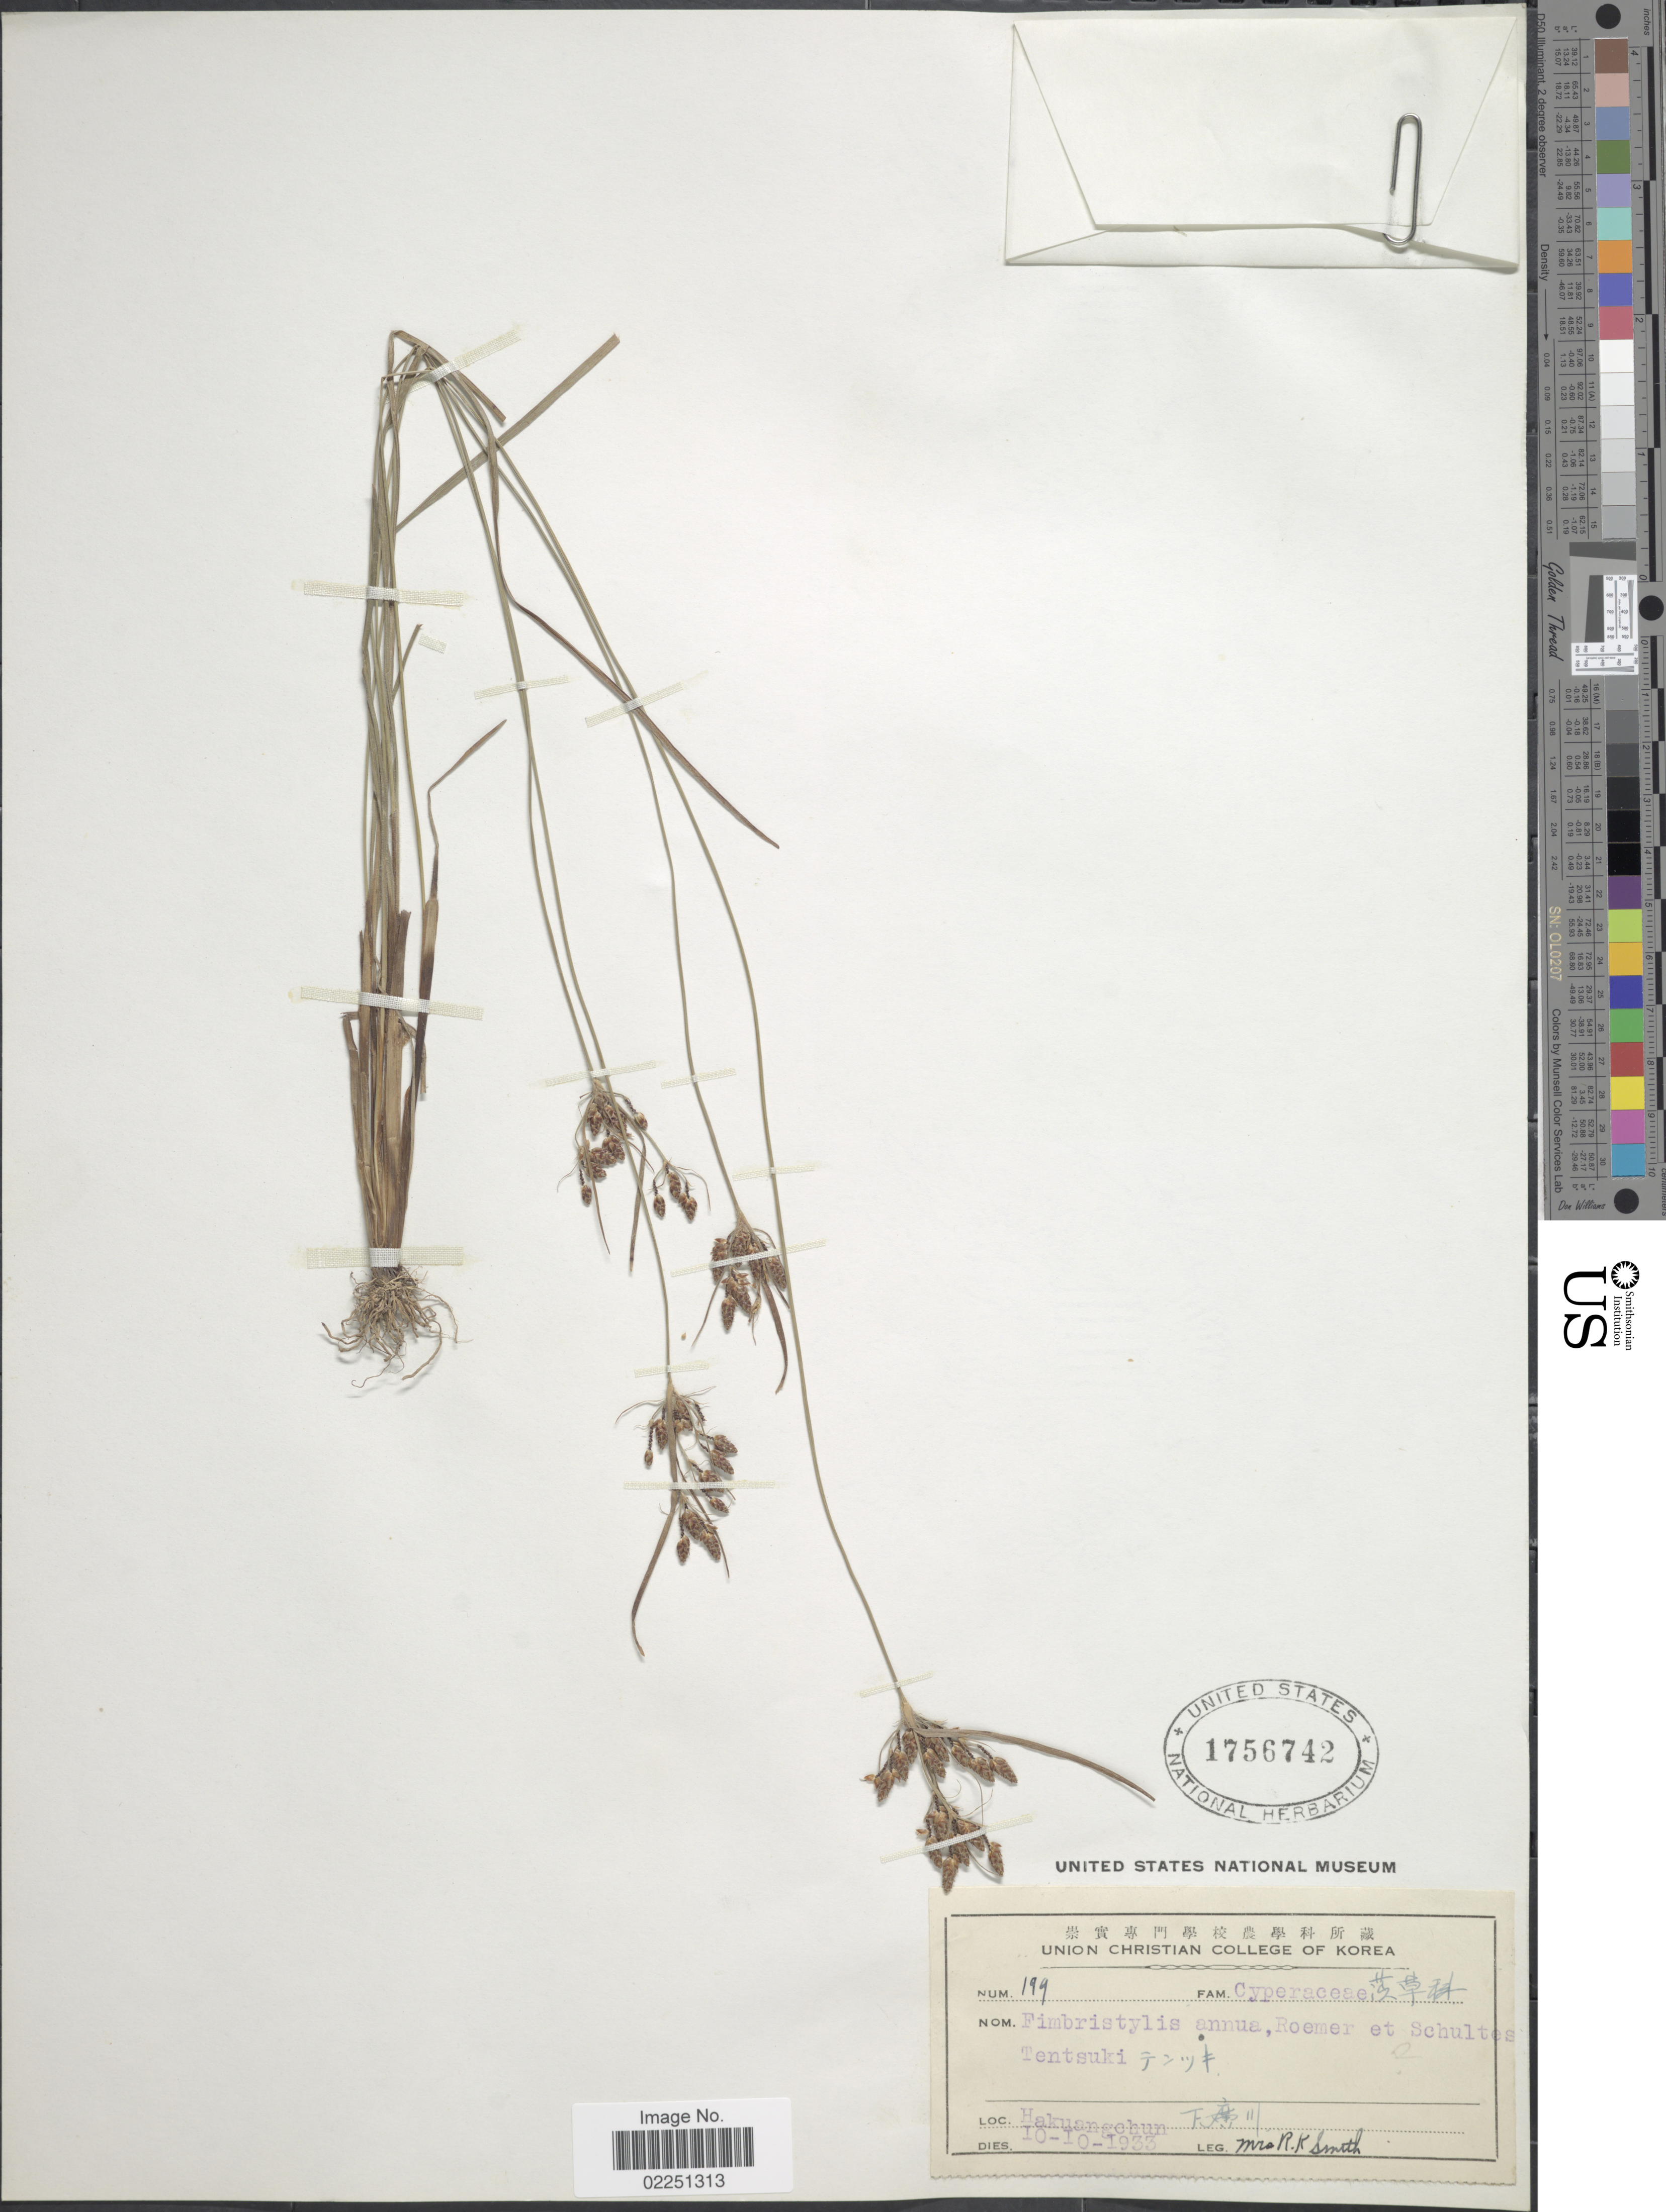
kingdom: Plantae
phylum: Tracheophyta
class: Liliopsida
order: Poales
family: Cyperaceae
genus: Fimbristylis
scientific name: Fimbristylis podocarpa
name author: Nees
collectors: Mrs. R. K. Smith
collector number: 199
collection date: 1933-10-10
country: Laos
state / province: Xiangkhoang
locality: Hakuangchun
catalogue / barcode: US 1756742